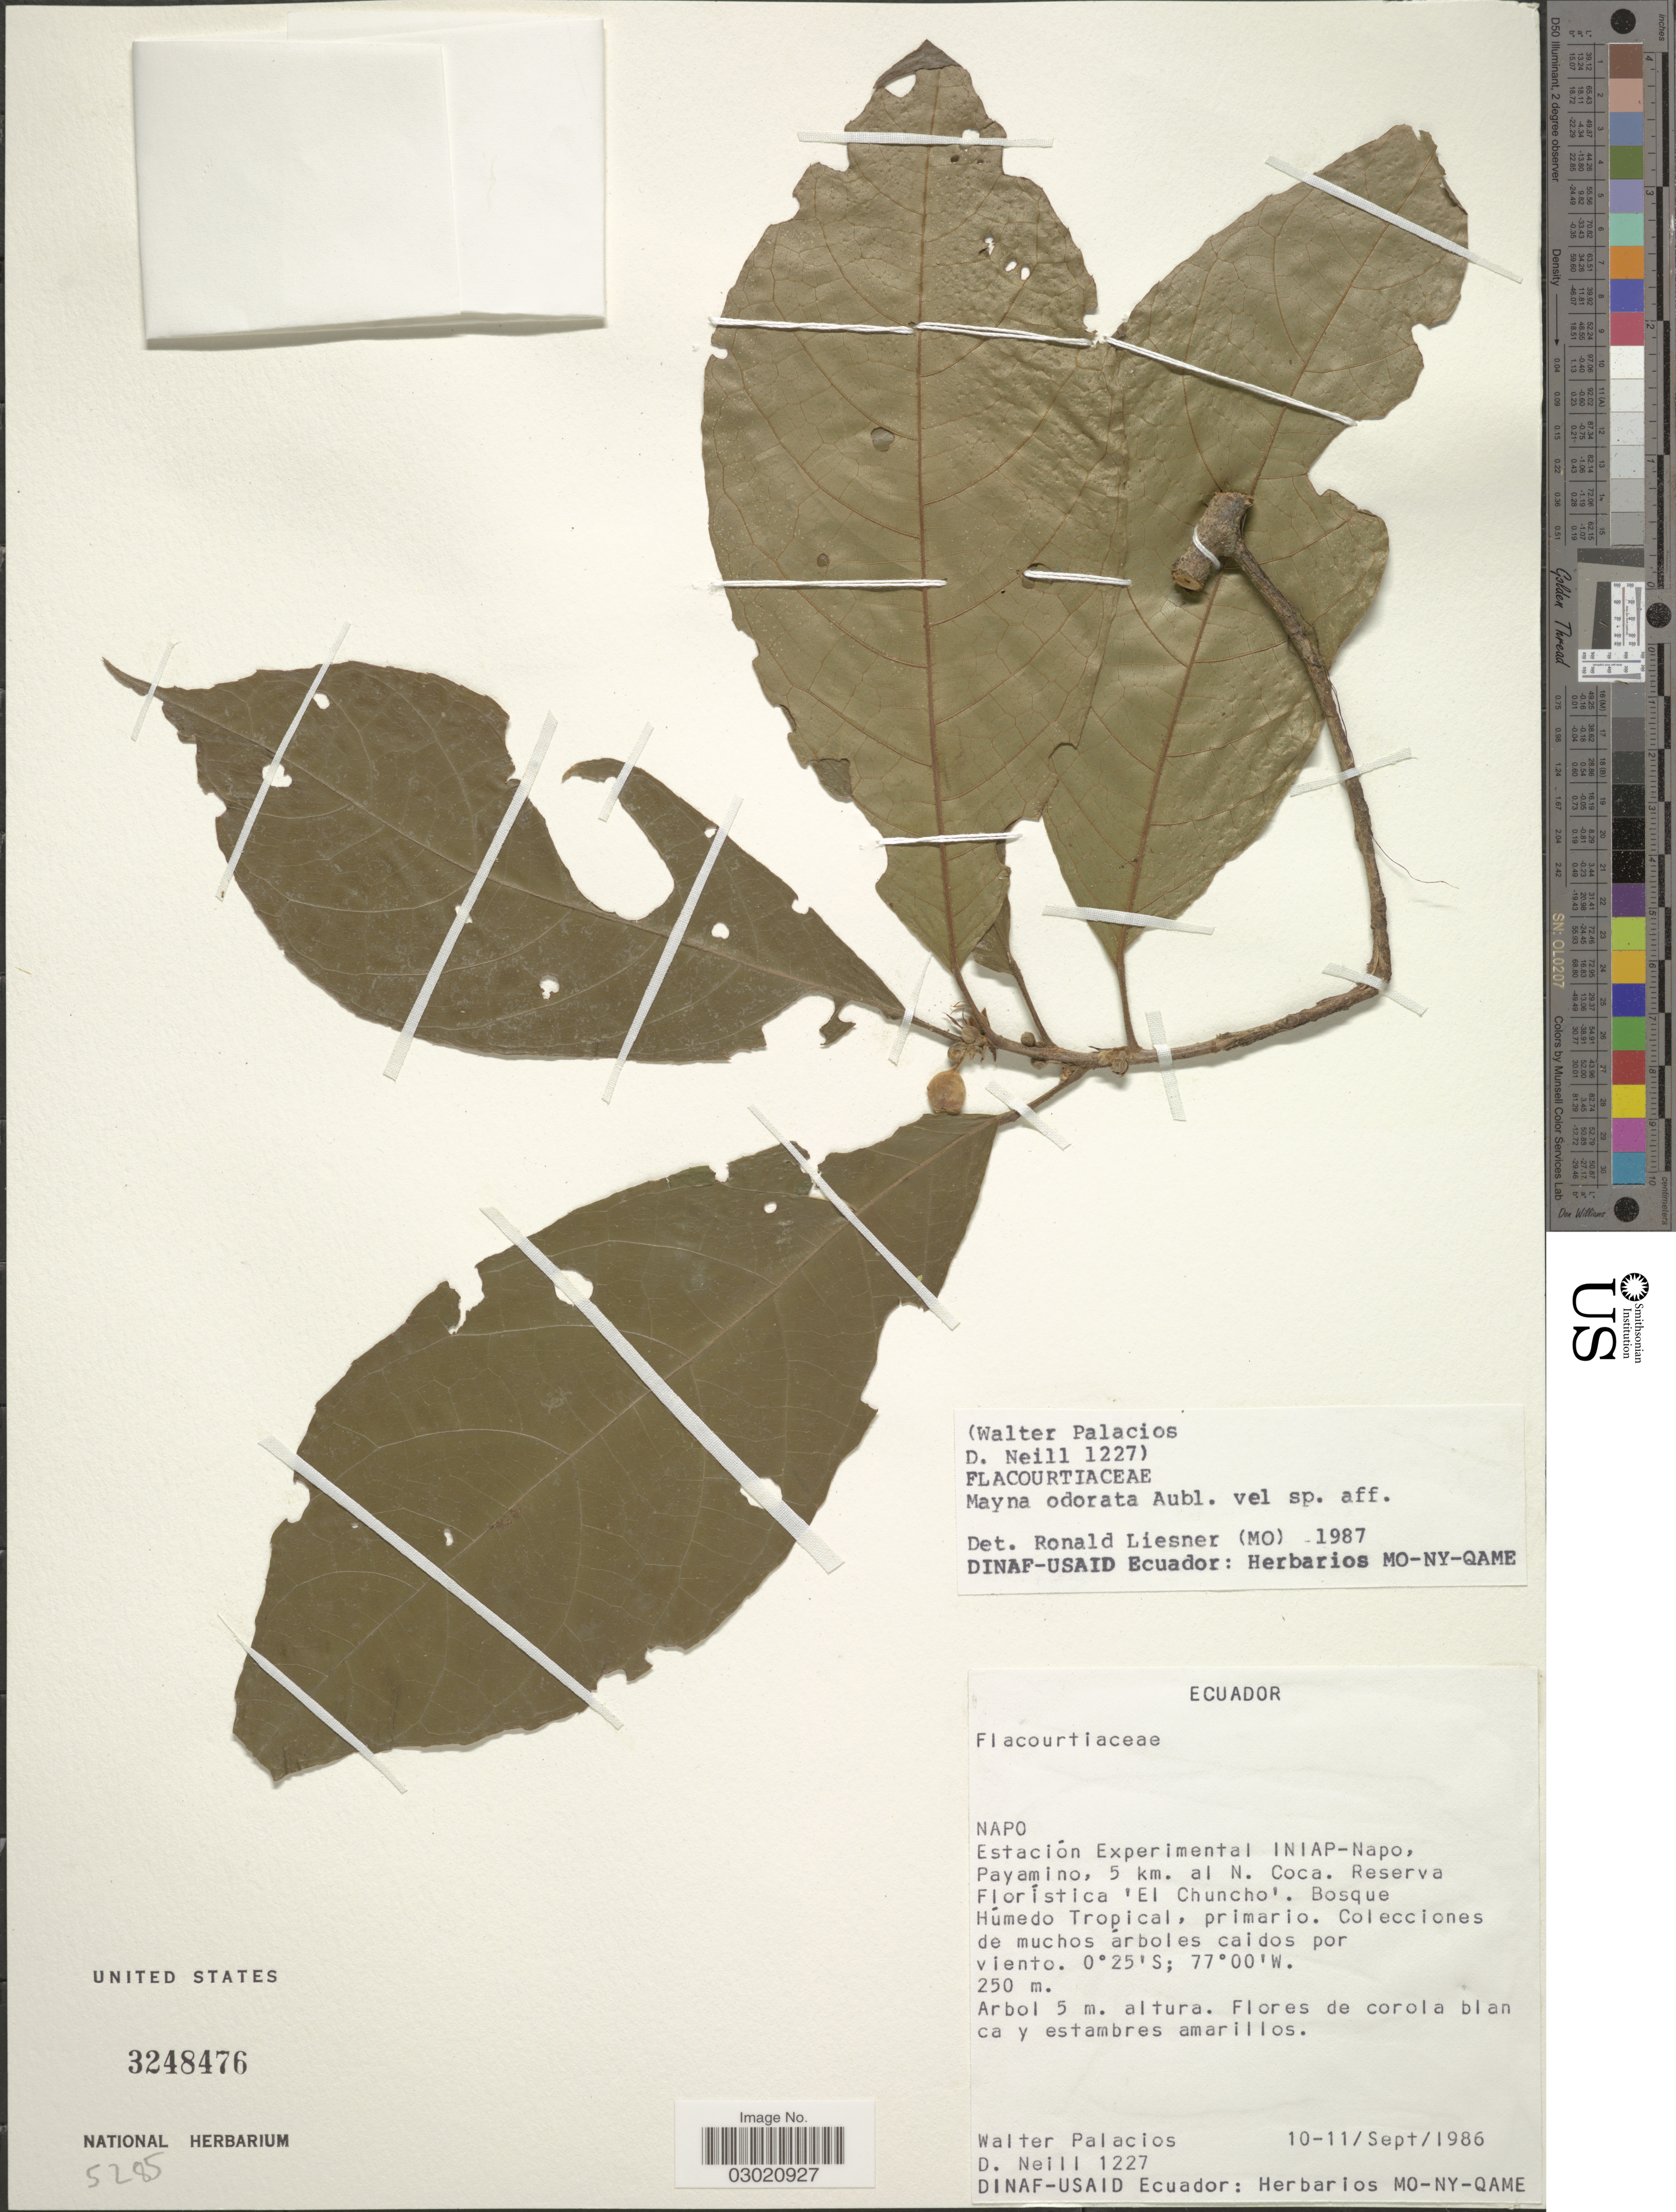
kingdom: Plantae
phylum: Tracheophyta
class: Magnoliopsida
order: Malpighiales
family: Achariaceae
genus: Mayna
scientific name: Mayna odorata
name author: Aubl.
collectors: W. Palacios & D. Neill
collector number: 1227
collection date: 1986-09-10/1986-09-11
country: Ecuador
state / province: Napo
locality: Estación Experimental INIAP-Napo, Payamino, 5 km. al N. Coca. Reserve Florística 'El Chuncho'.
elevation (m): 250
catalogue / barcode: US 3248476